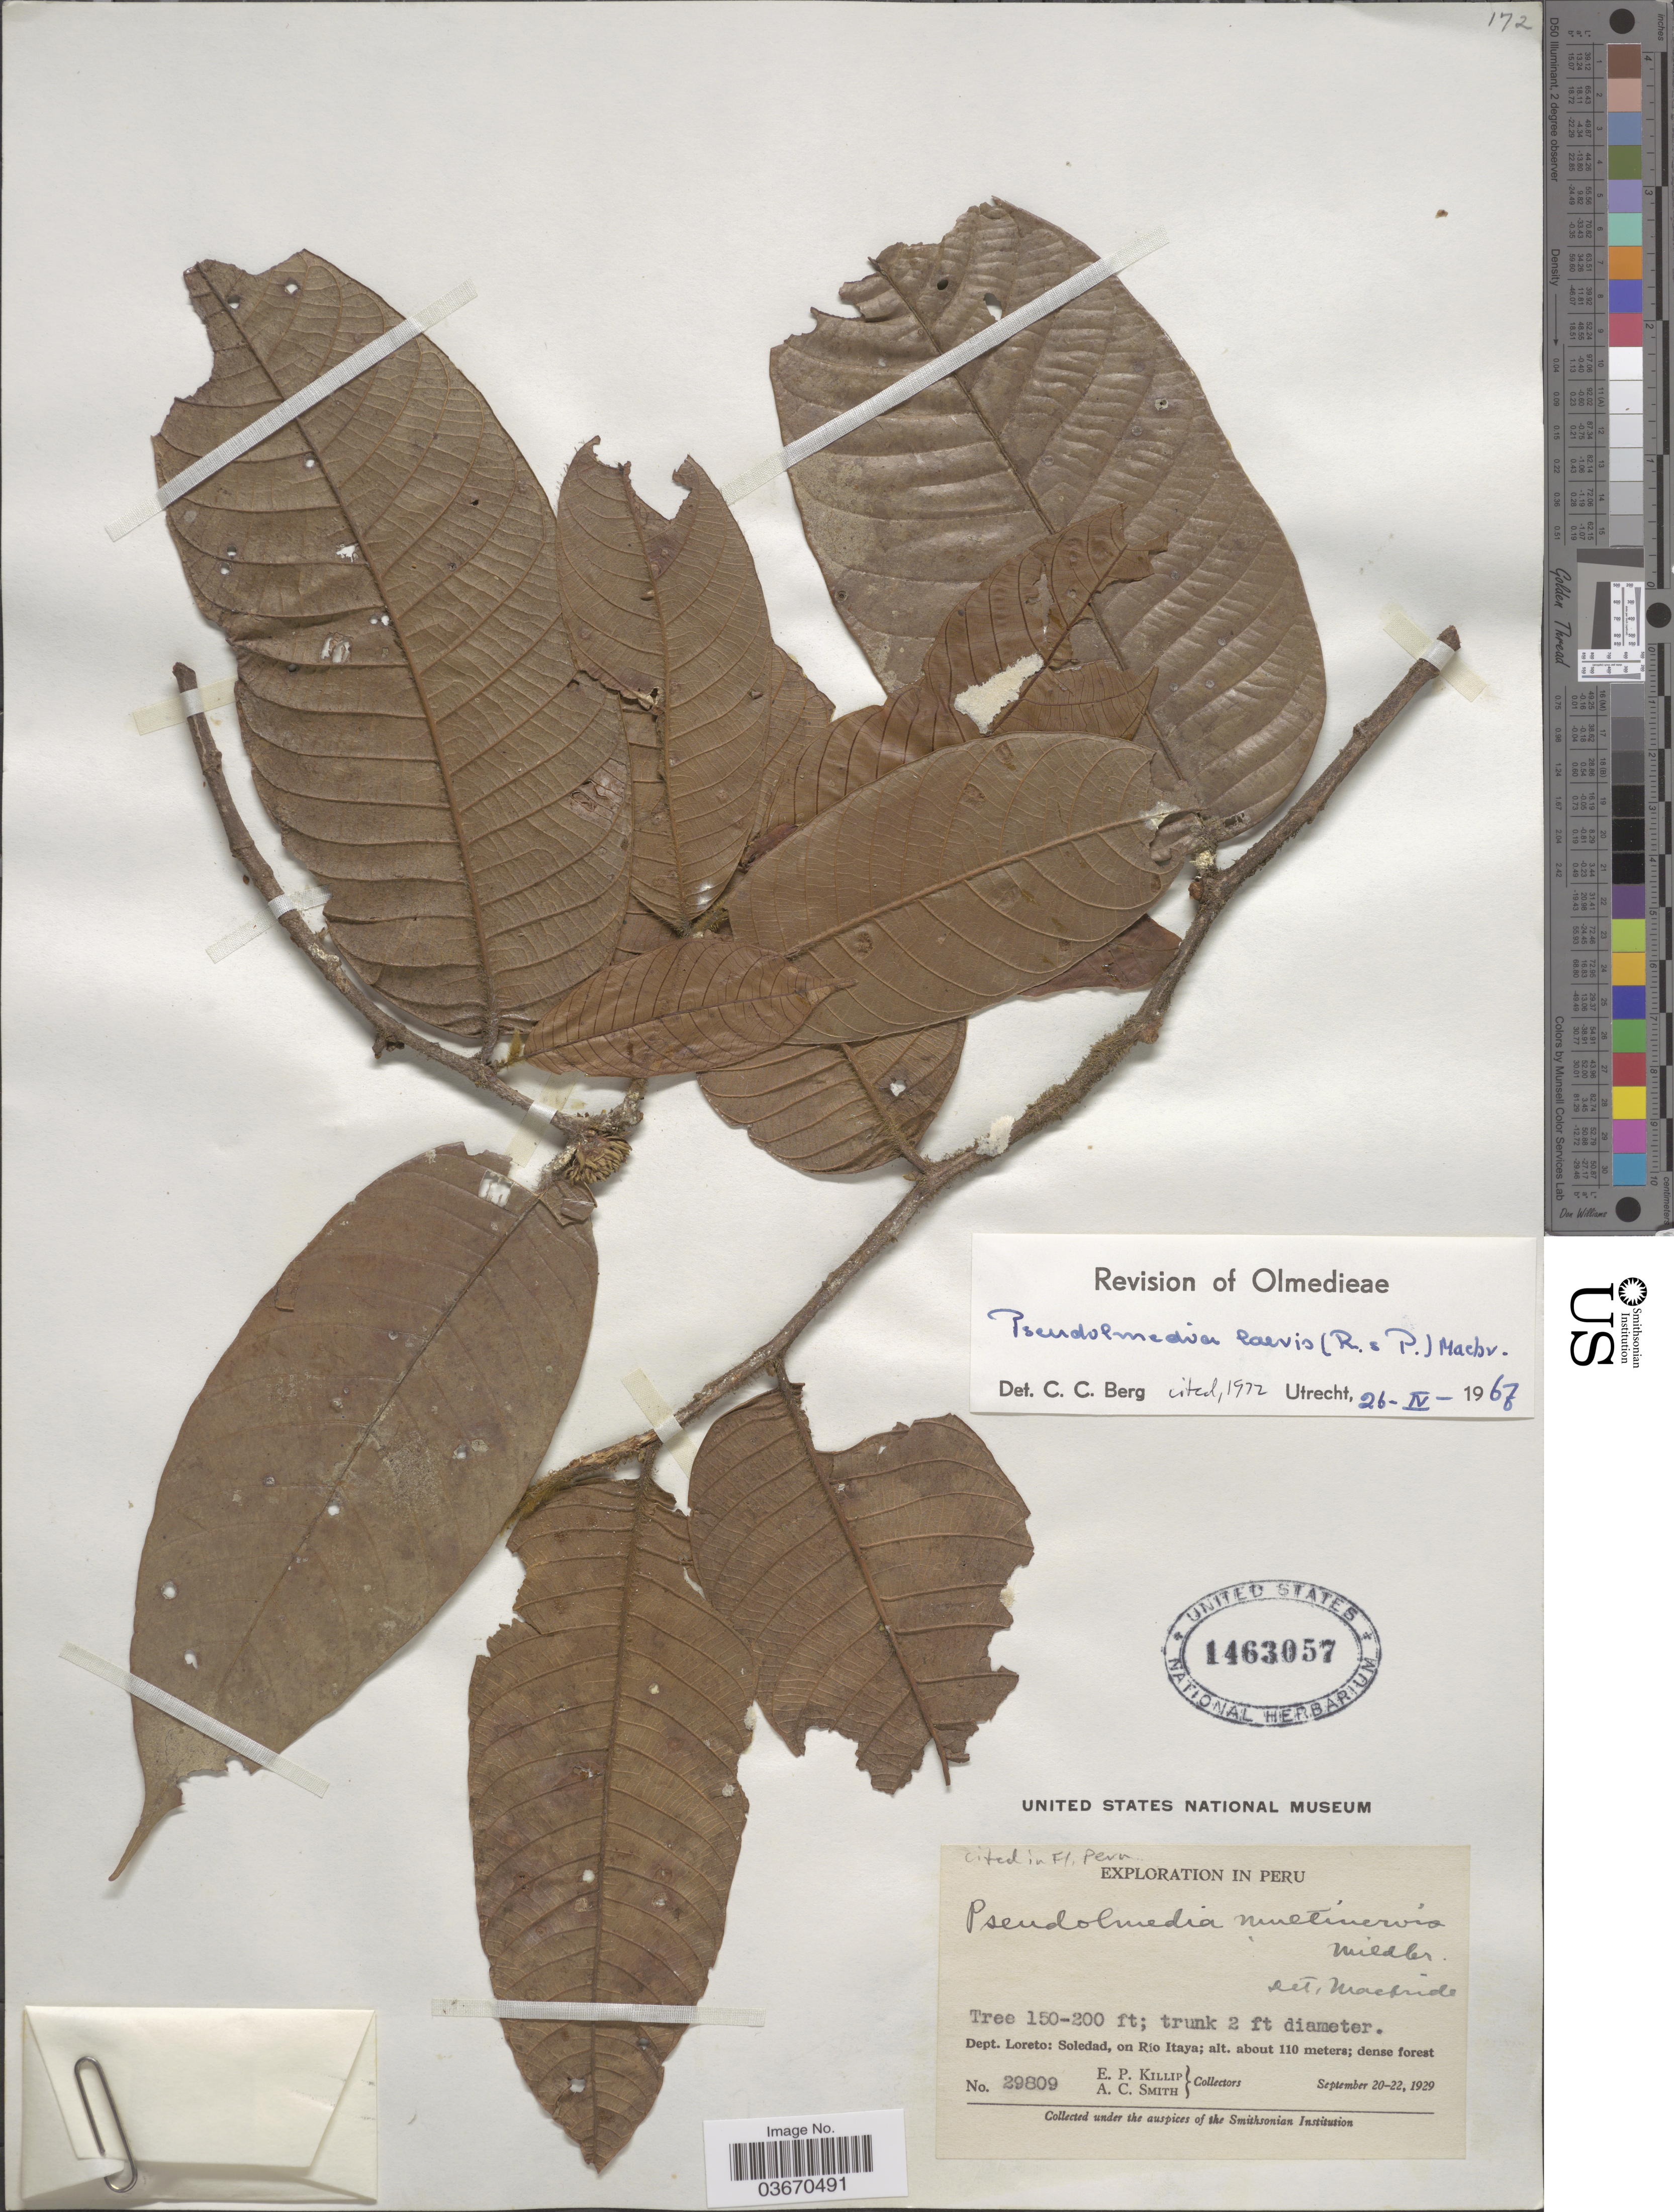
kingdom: Plantae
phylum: Tracheophyta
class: Magnoliopsida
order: Rosales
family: Moraceae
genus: Pseudolmedia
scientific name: Pseudolmedia laevis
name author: (Ruiz & Pav.) J.F. Macbr.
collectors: E. P. Killip & A. C. Smith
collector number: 29809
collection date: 1929-09-20/1929-09-22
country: Peru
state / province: Loreto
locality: Dept. Loreto; Soledad, on Río Itaya.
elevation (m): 110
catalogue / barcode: US 1463057